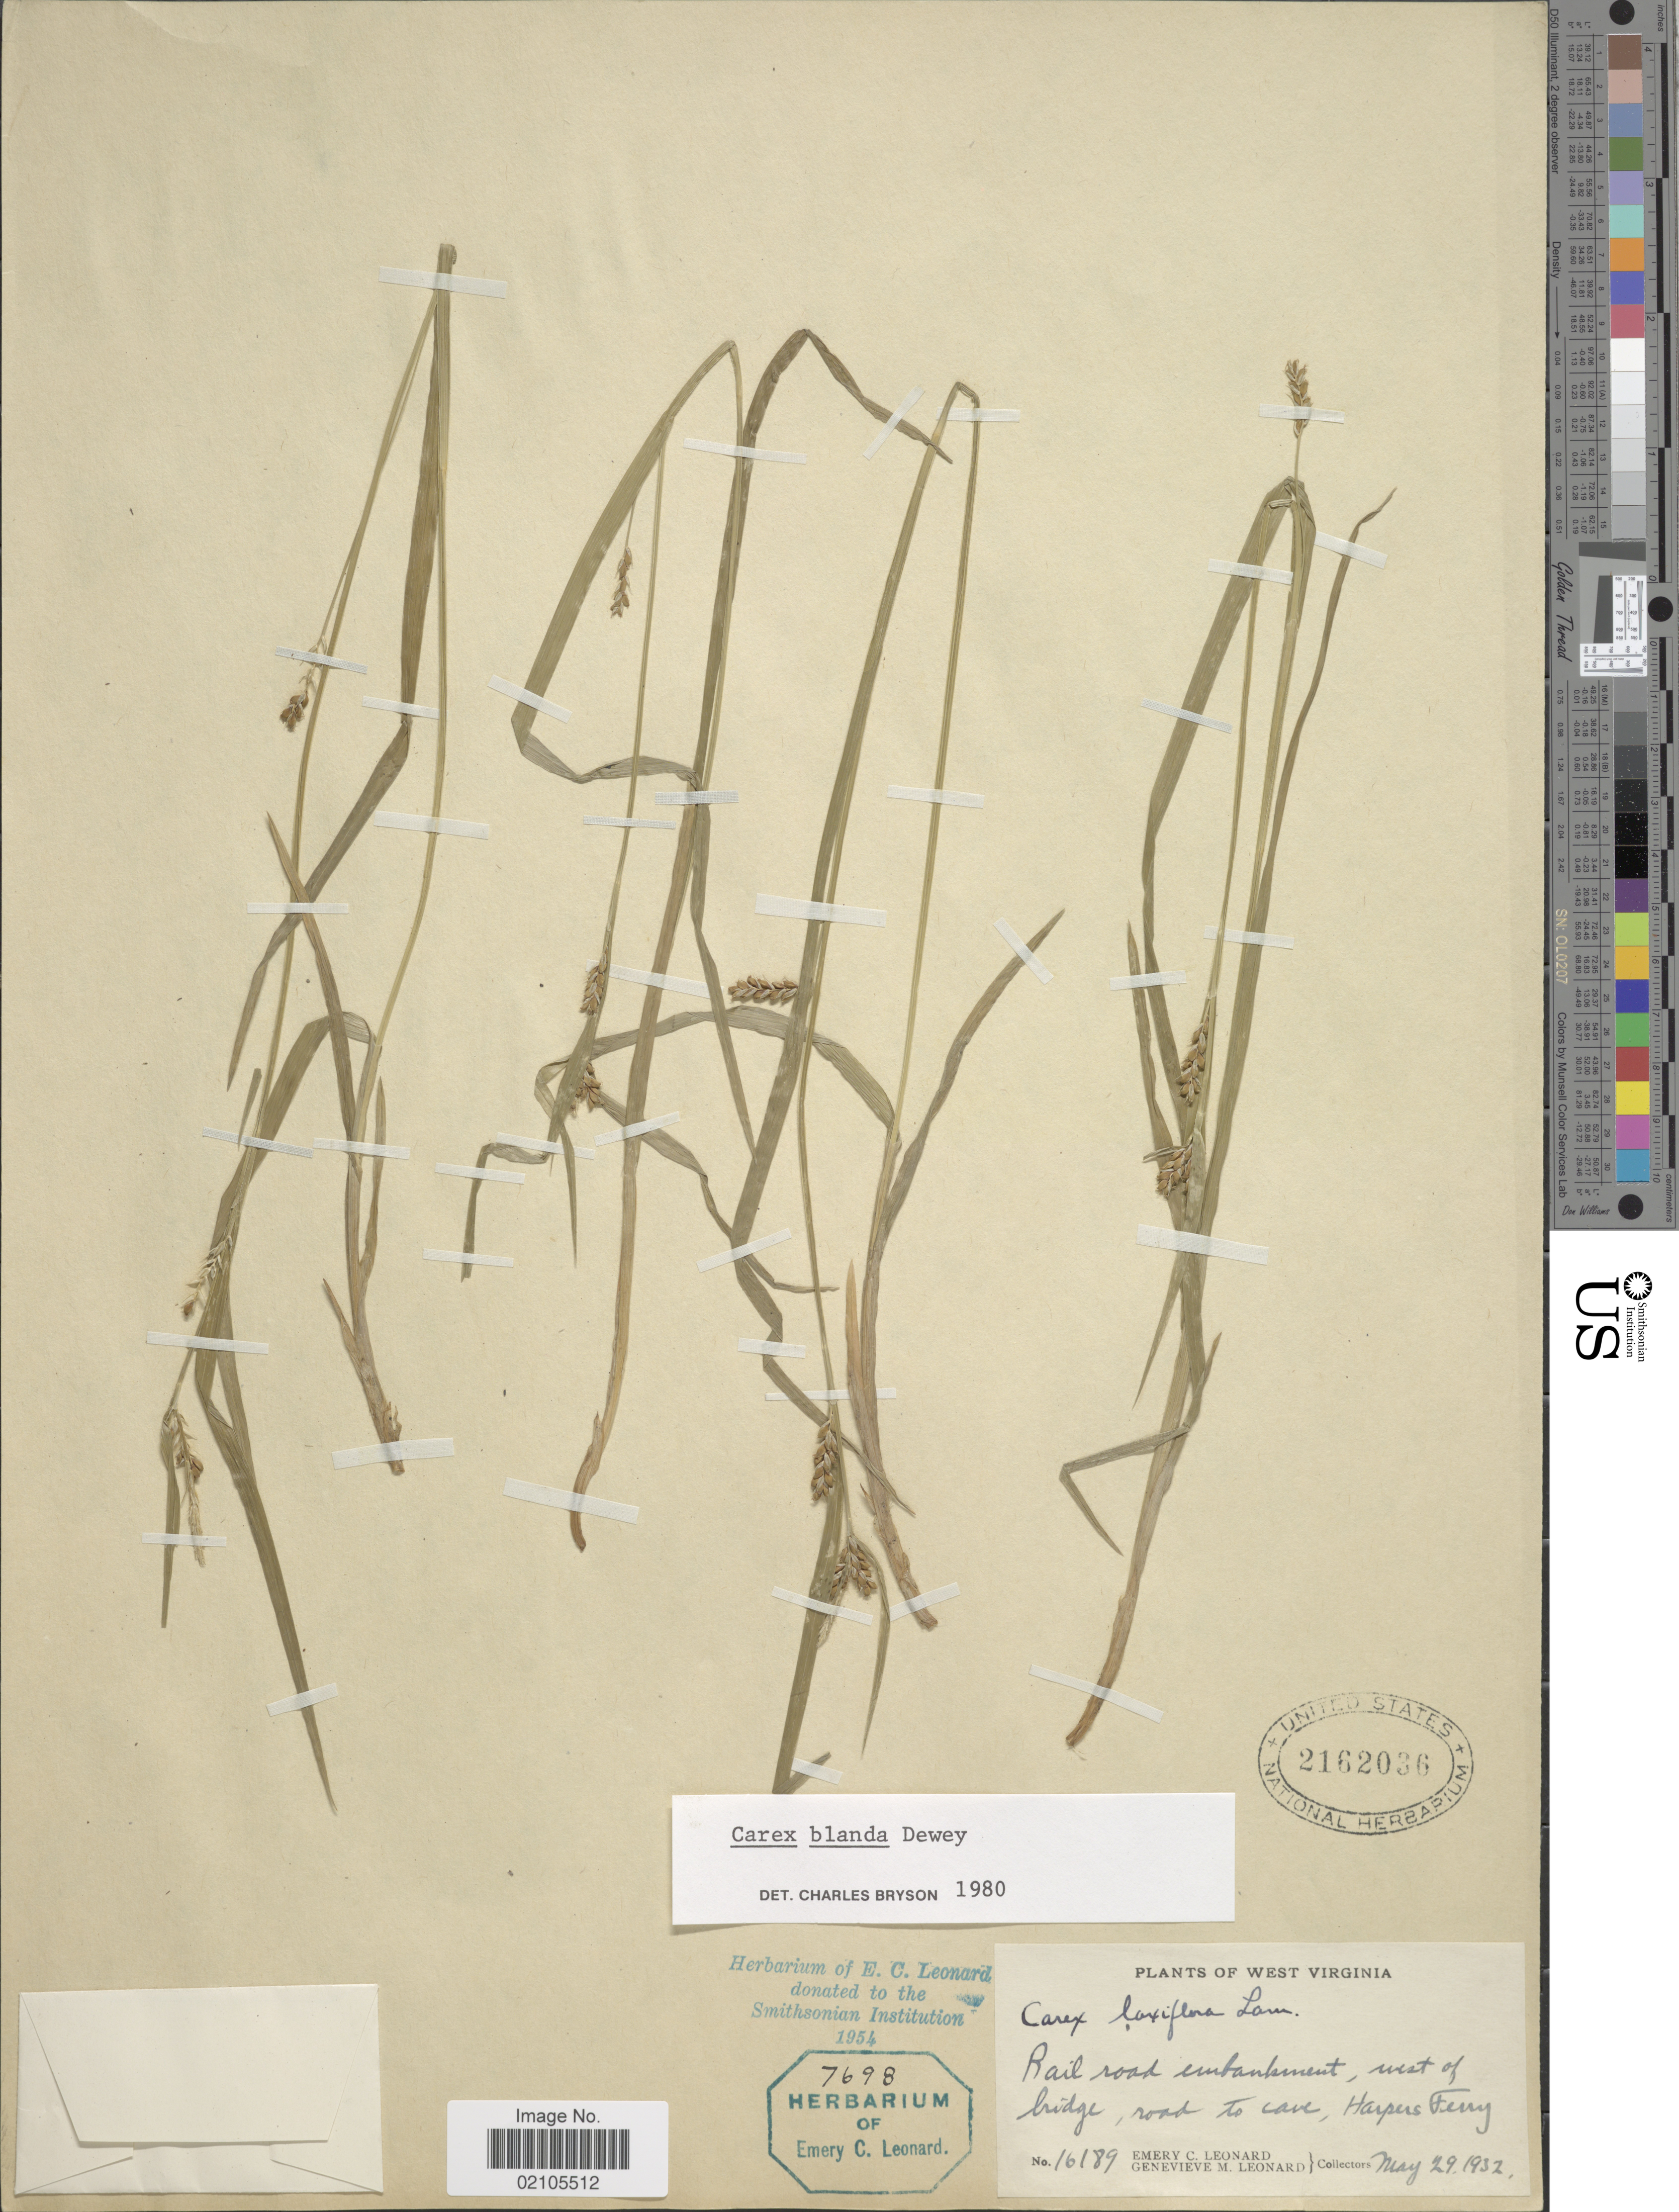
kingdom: Plantae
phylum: Tracheophyta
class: Liliopsida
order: Poales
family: Cyperaceae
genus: Carex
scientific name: Carex blanda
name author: Dewey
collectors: E. C. Leonard & G. M. Leonard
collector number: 16189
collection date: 1932-05-29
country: United States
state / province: West Virginia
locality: Rail road embankment, west of bridge, road to cave, Harpers Ferry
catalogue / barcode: US 2162036